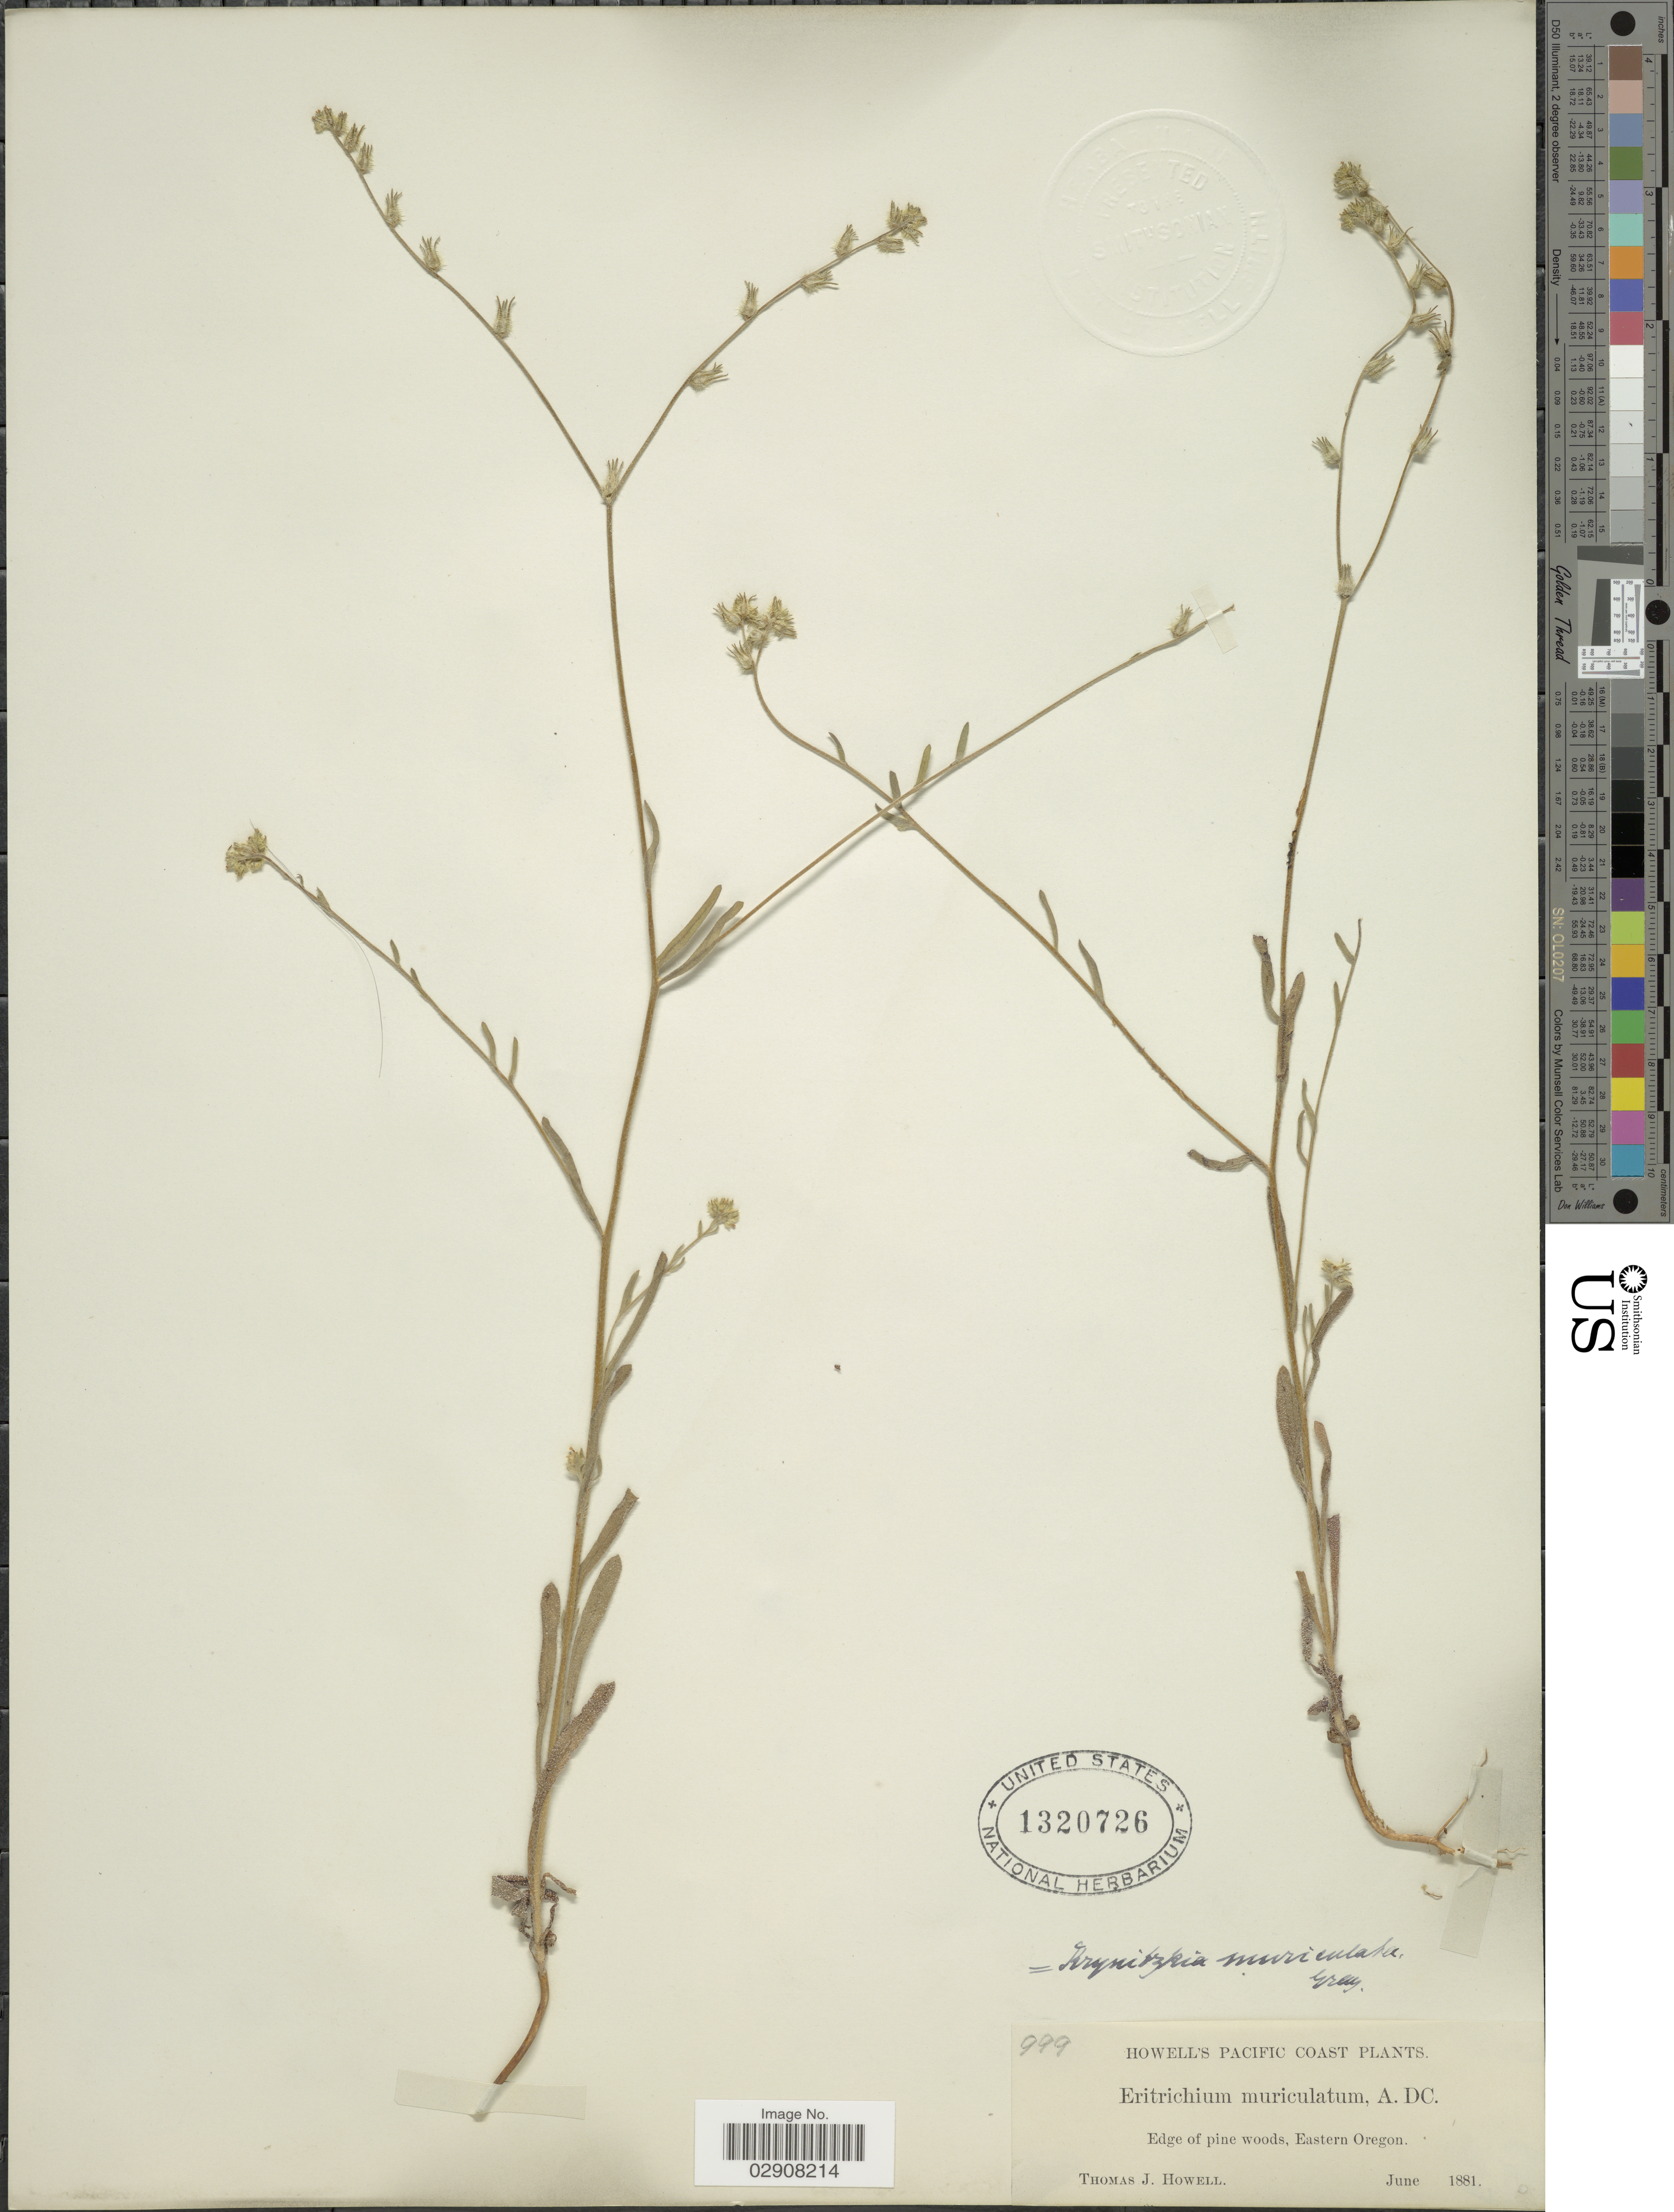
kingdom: Plantae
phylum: Tracheophyta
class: Magnoliopsida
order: Boraginales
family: Boraginaceae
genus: Cryptantha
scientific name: Cryptantha muricata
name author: (Hook. & Arn.) A. Nelson & J.F. Macbr.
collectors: T. J. Howell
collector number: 999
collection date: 1881-06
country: United States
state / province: Oregon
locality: Pacific Coast. Edge of pine woods, Eastern Oregon.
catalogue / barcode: US 1320726